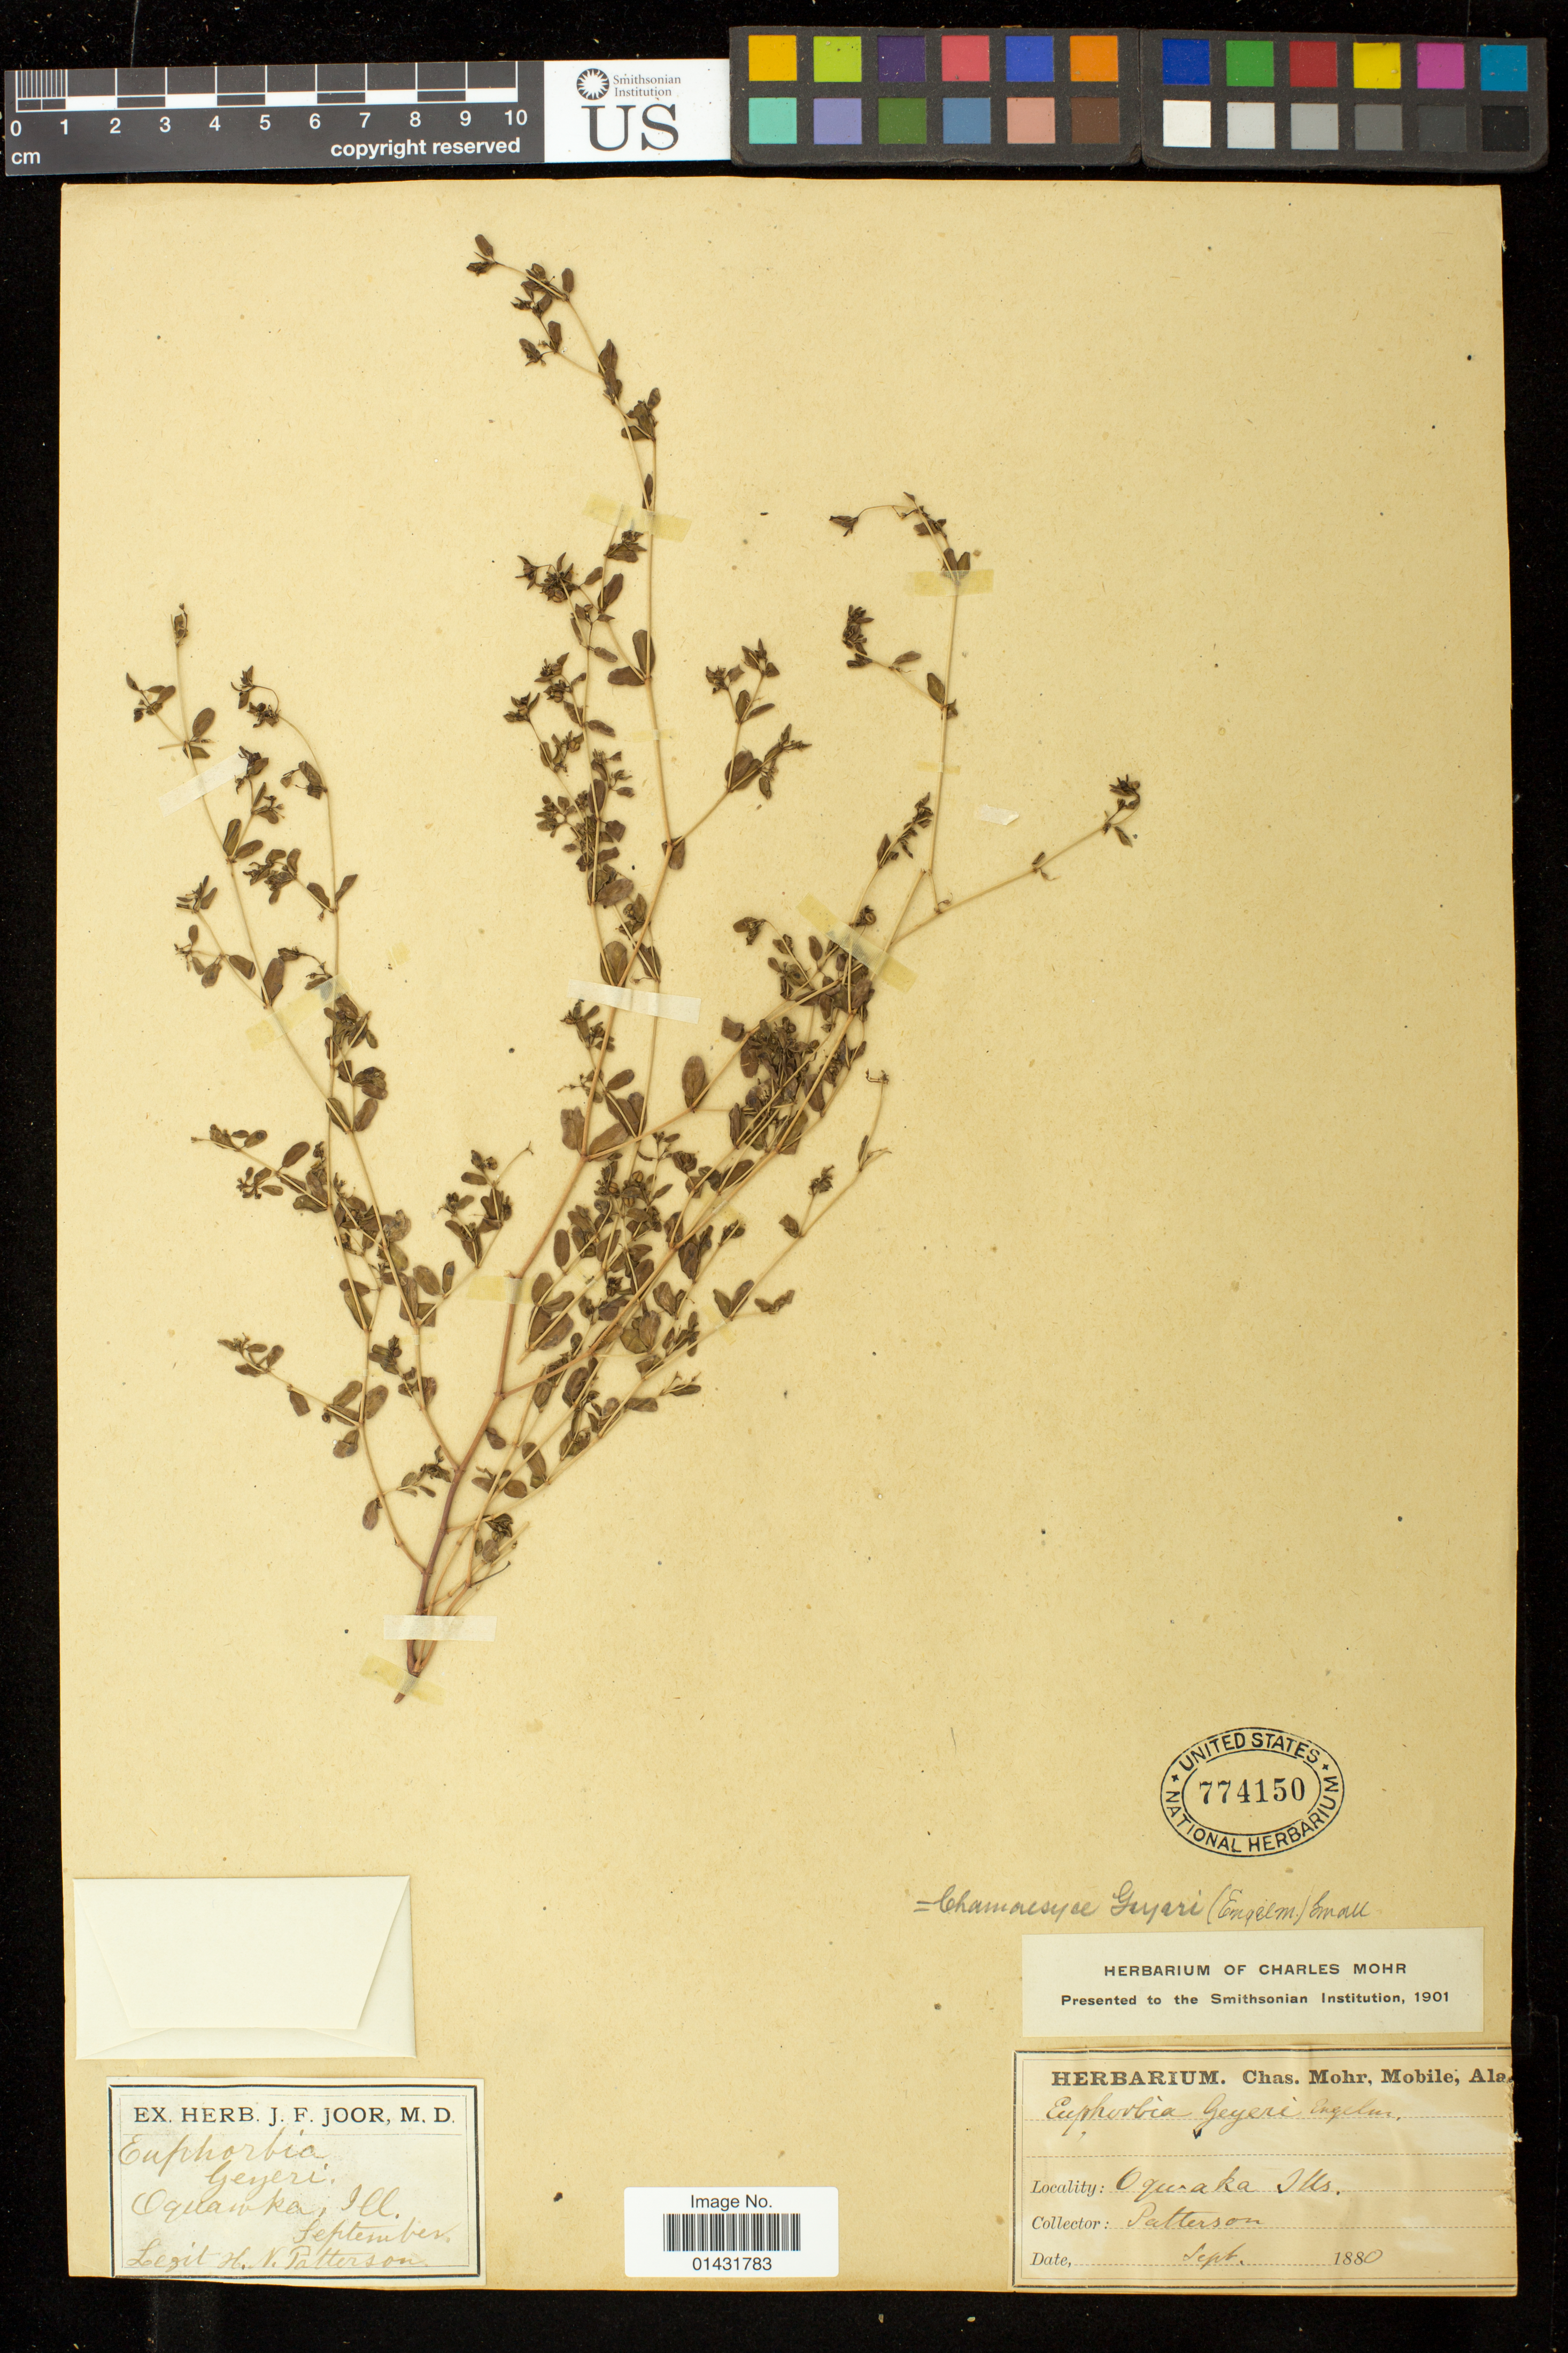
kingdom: Plantae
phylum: Tracheophyta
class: Magnoliopsida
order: Malpighiales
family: Euphorbiaceae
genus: Euphorbia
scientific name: Euphorbia geyeri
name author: Engelm.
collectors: H. N. Patterson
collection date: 1880-09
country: United States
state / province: Illinois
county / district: Henderson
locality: Oquawka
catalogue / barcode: US 774150